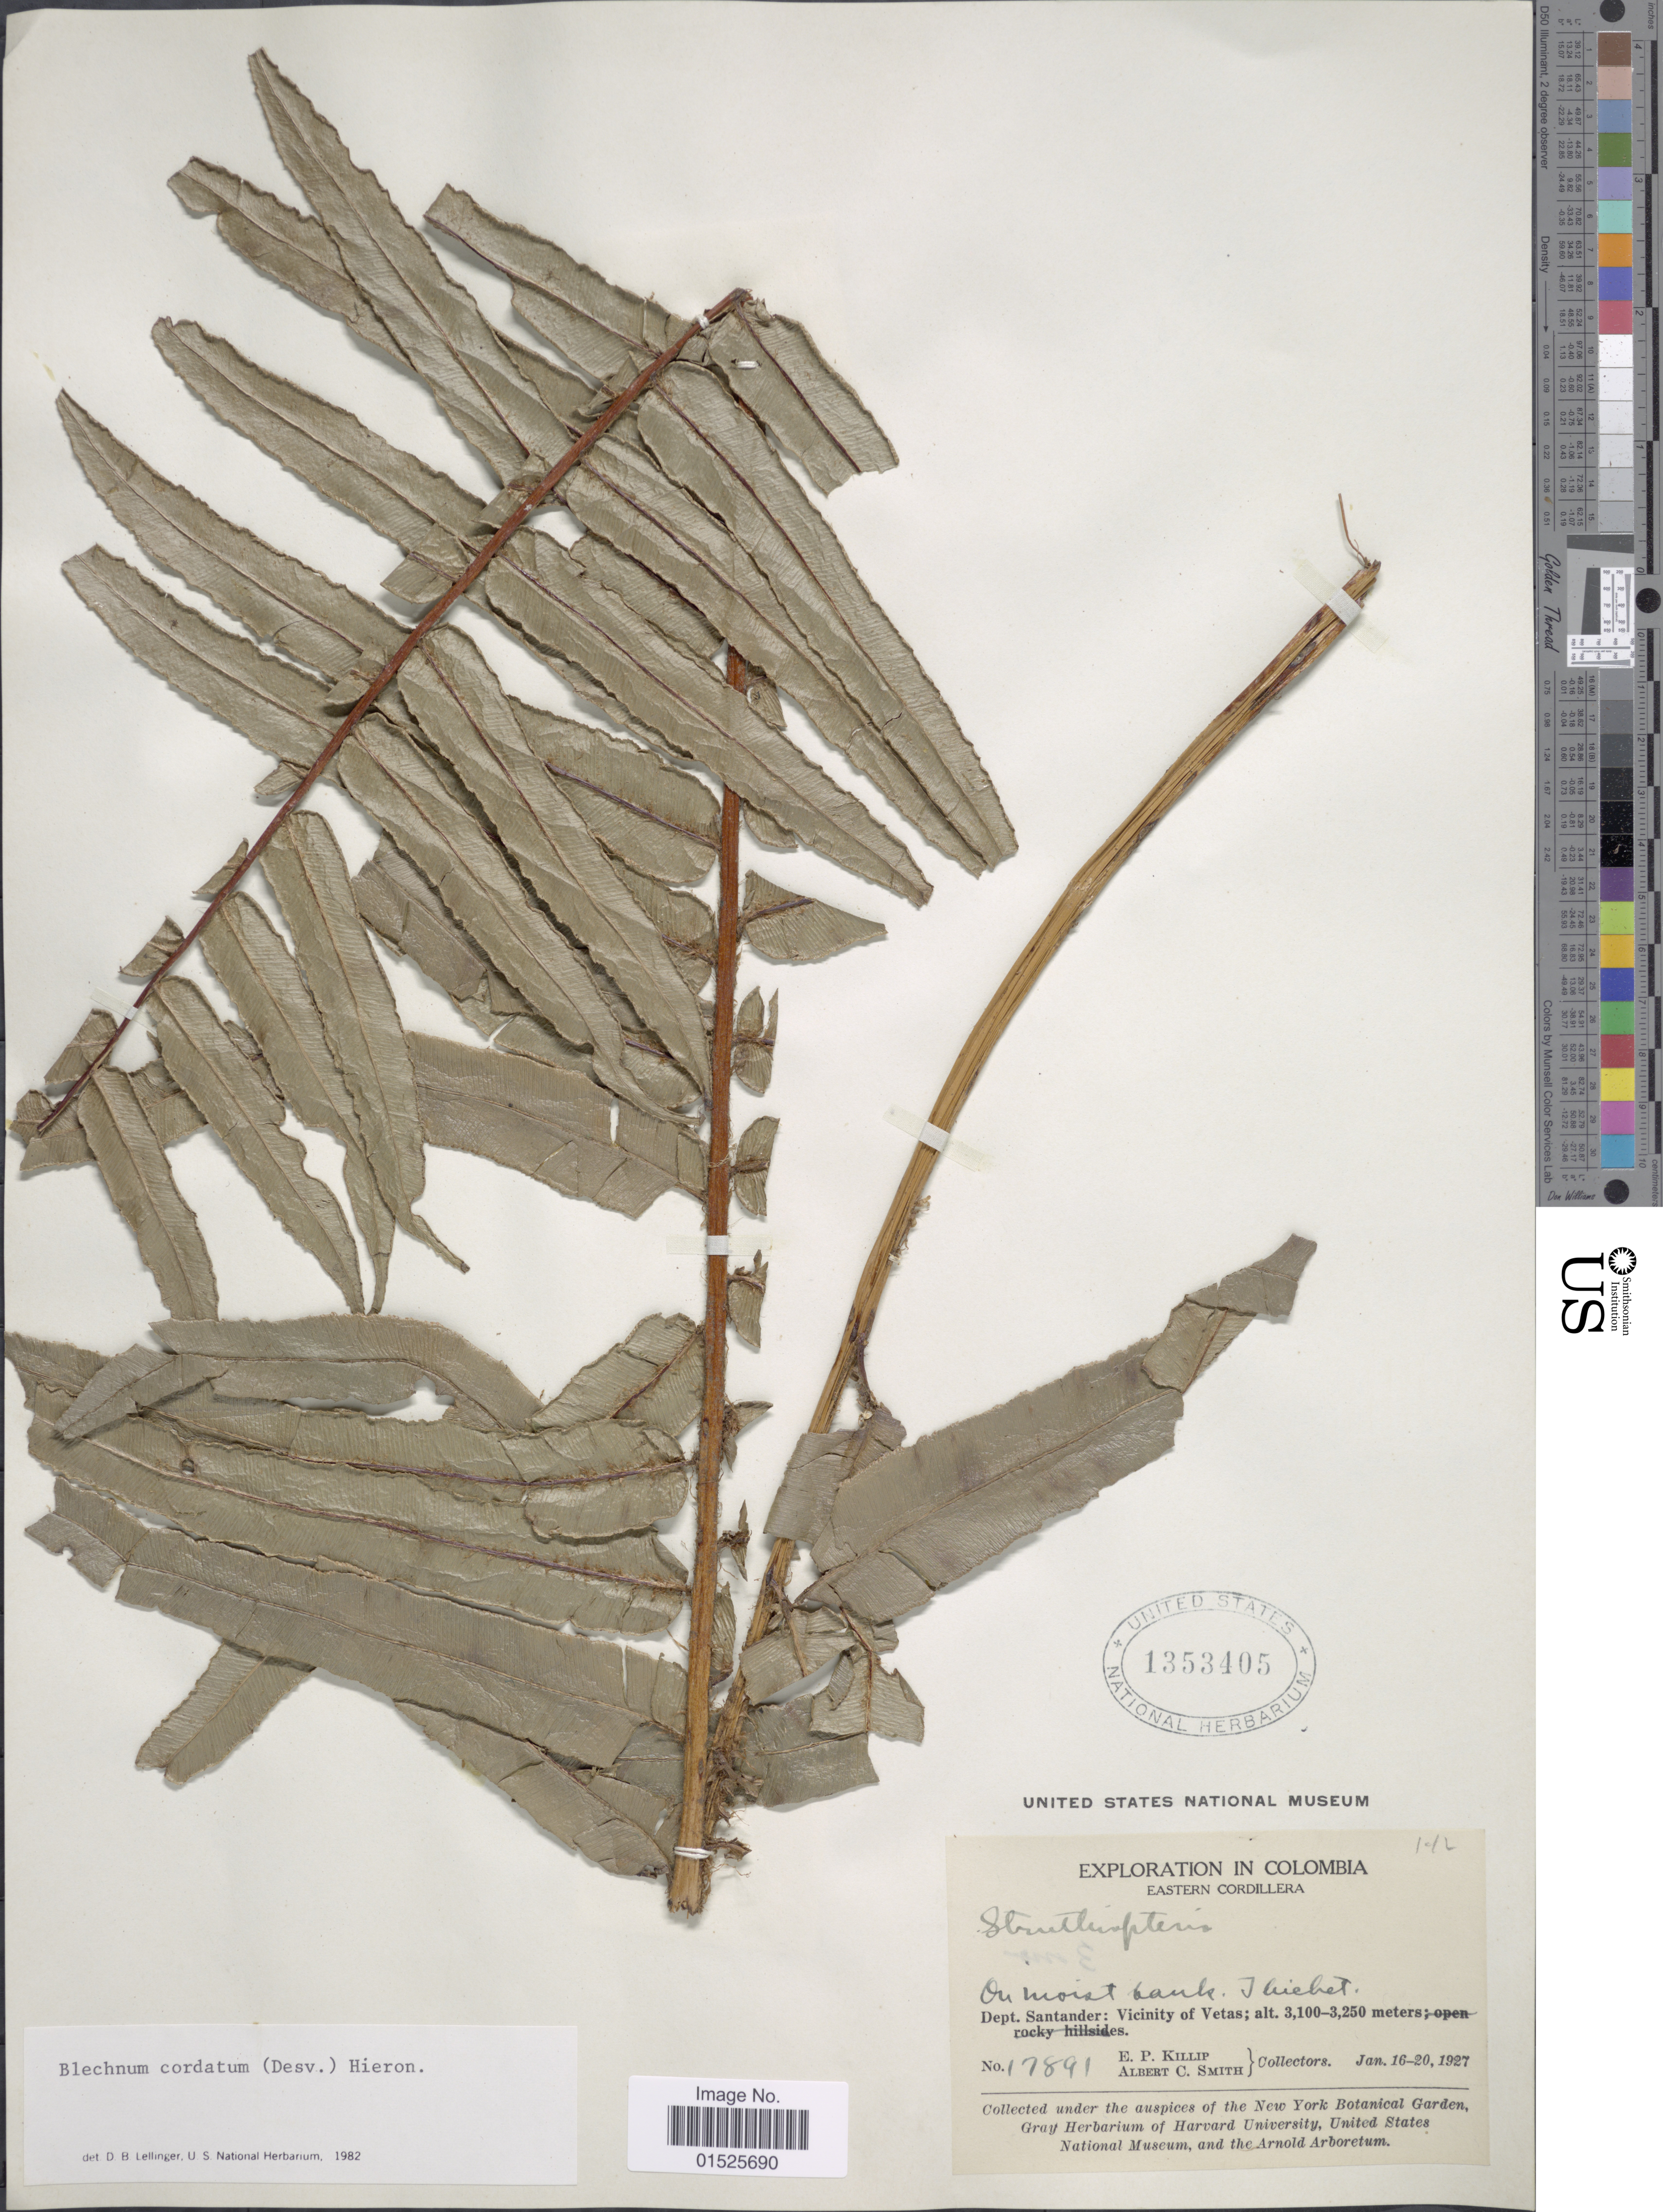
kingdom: Plantae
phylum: Tracheophyta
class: Polypodiopsida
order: Polypodiales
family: Blechnaceae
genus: Blechnum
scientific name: Blechnum cordatum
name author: (Desv.) Hieron.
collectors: E. P. Killip & A. C. Smith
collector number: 17891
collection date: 1927-01-16/1927-01-20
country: Colombia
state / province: Santander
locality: Eastern Cordillera. Vicinity of Vetas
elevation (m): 3100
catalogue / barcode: US 1353405